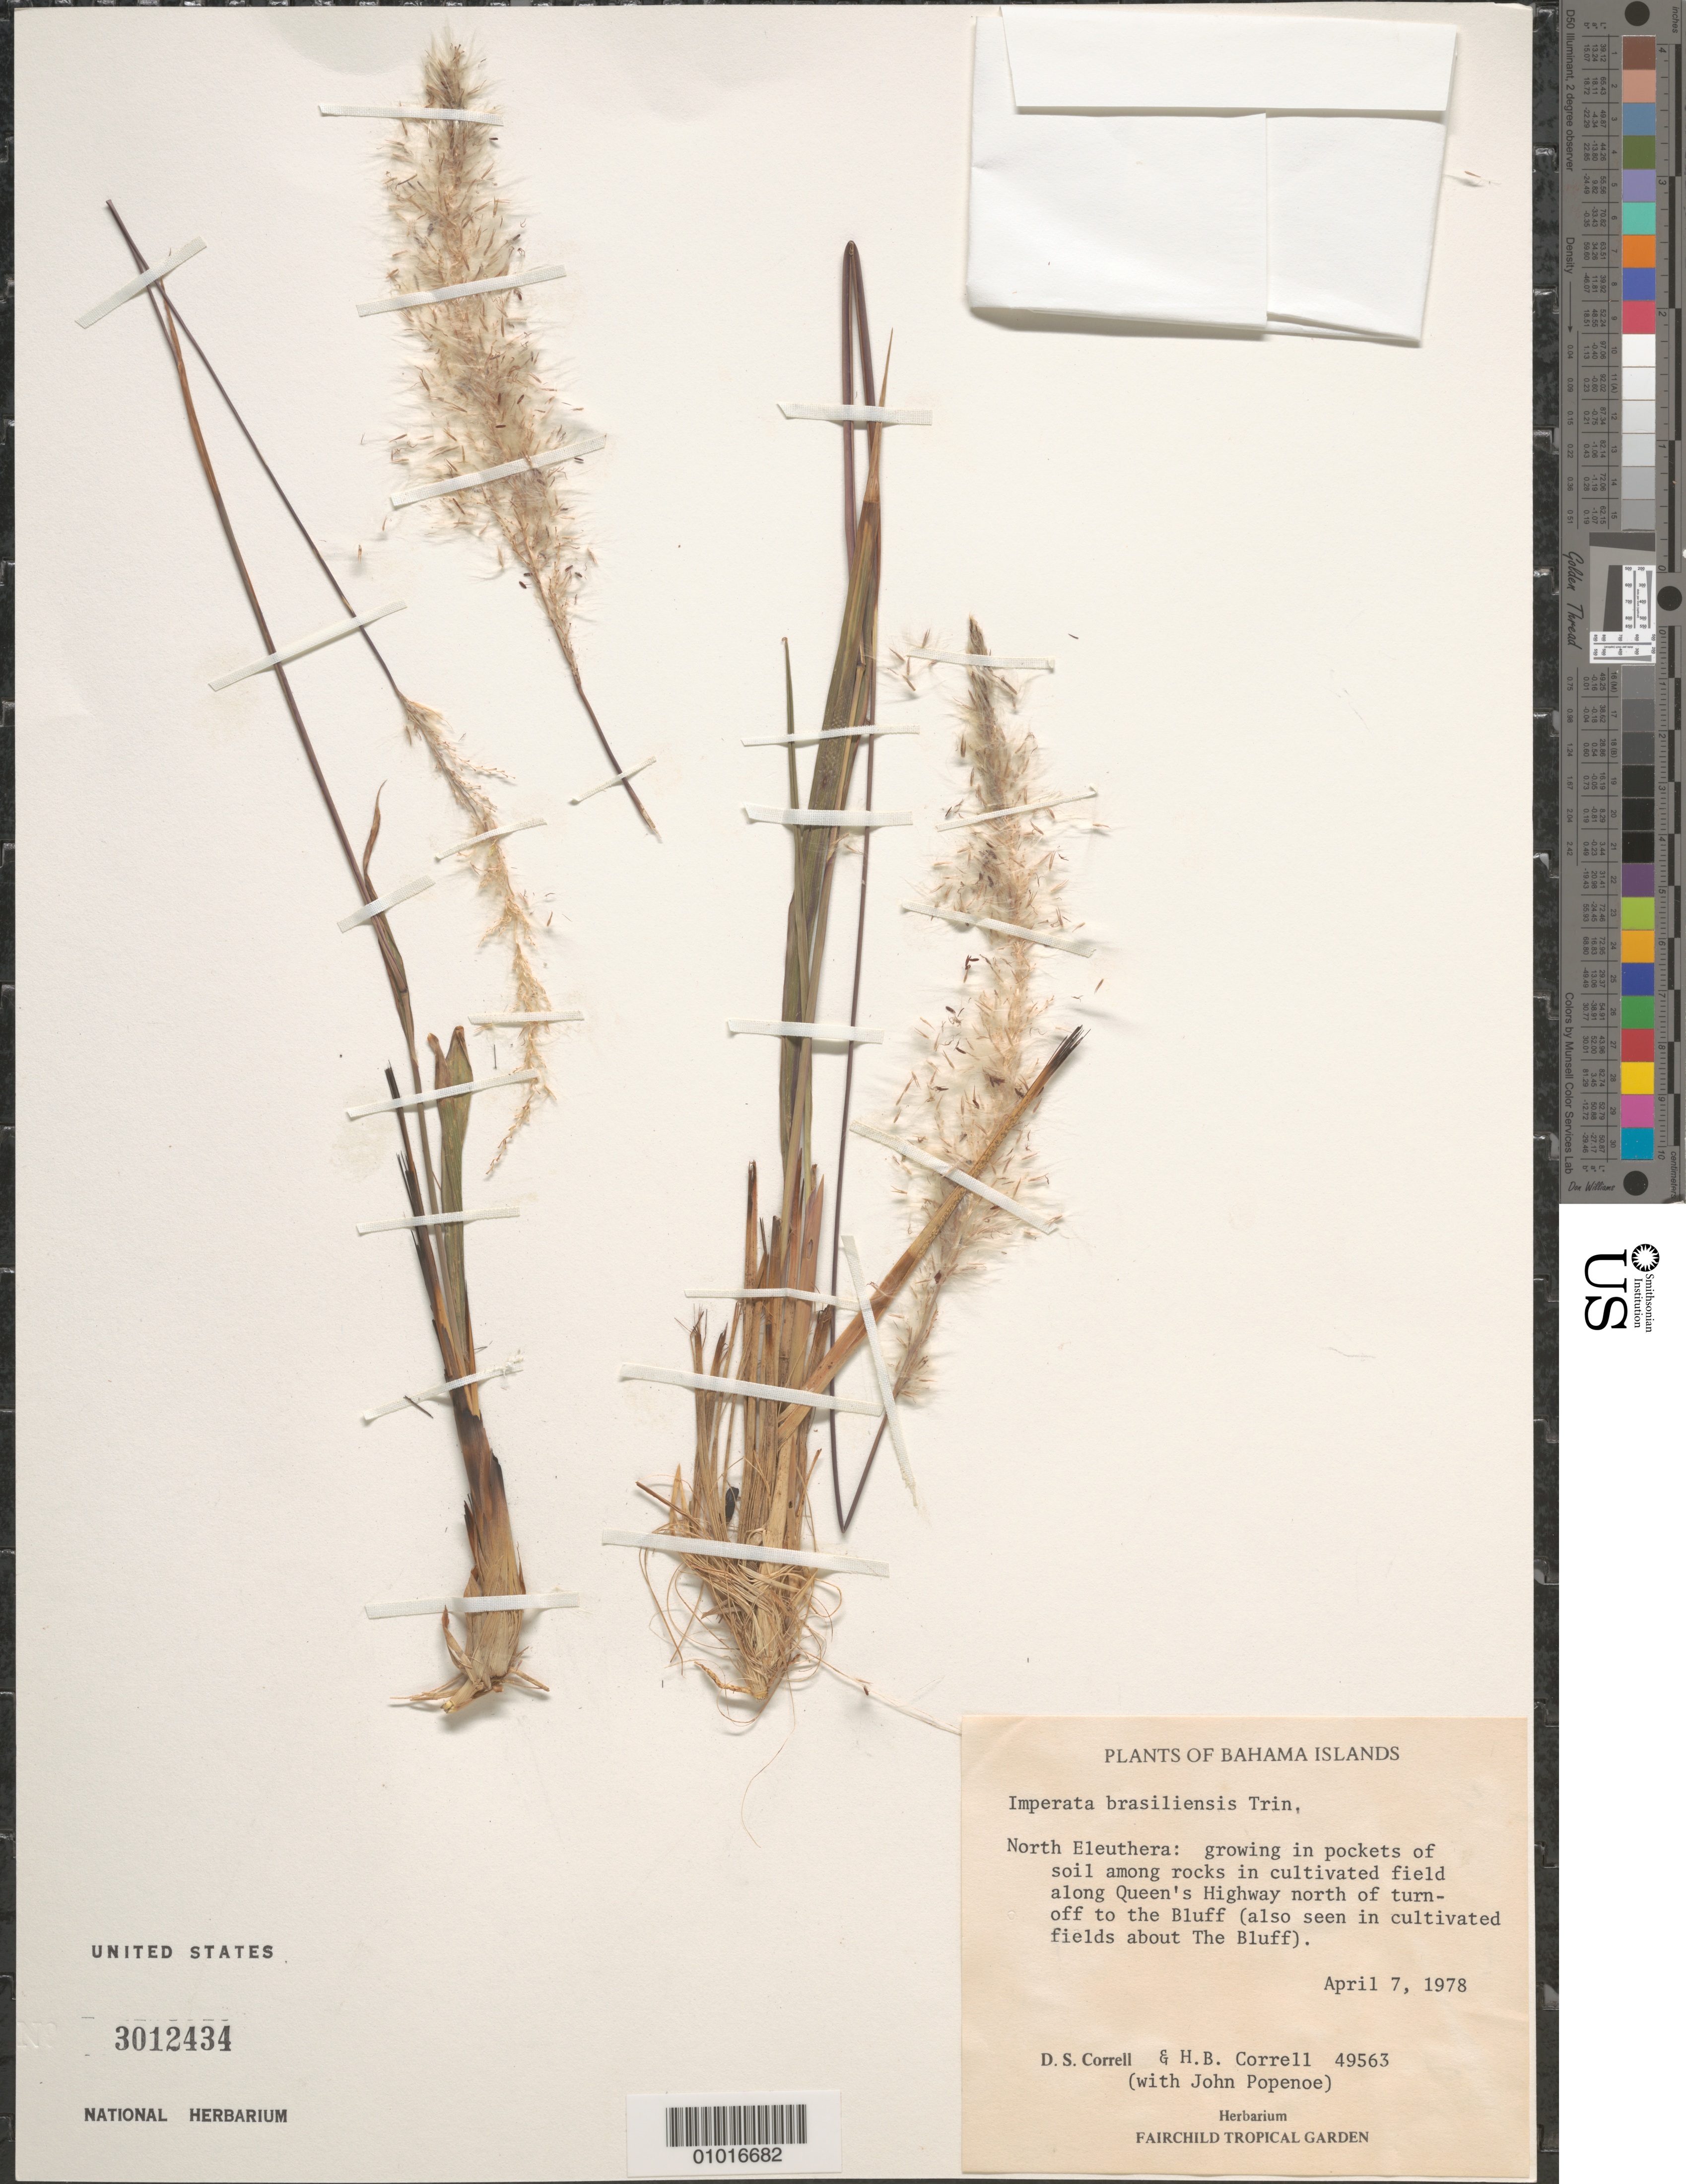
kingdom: Plantae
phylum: Tracheophyta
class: Liliopsida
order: Poales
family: Poaceae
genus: Imperata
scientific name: Imperata brasiliensis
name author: Trin.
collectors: D. S. Correll & H. Correll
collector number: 49563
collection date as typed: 07 Apr 1978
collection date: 1978-04-07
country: Bahamas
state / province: North Eleuthera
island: Eleuthera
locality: Along Queens Highway north of turnoff to The Bluff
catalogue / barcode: US 3012434